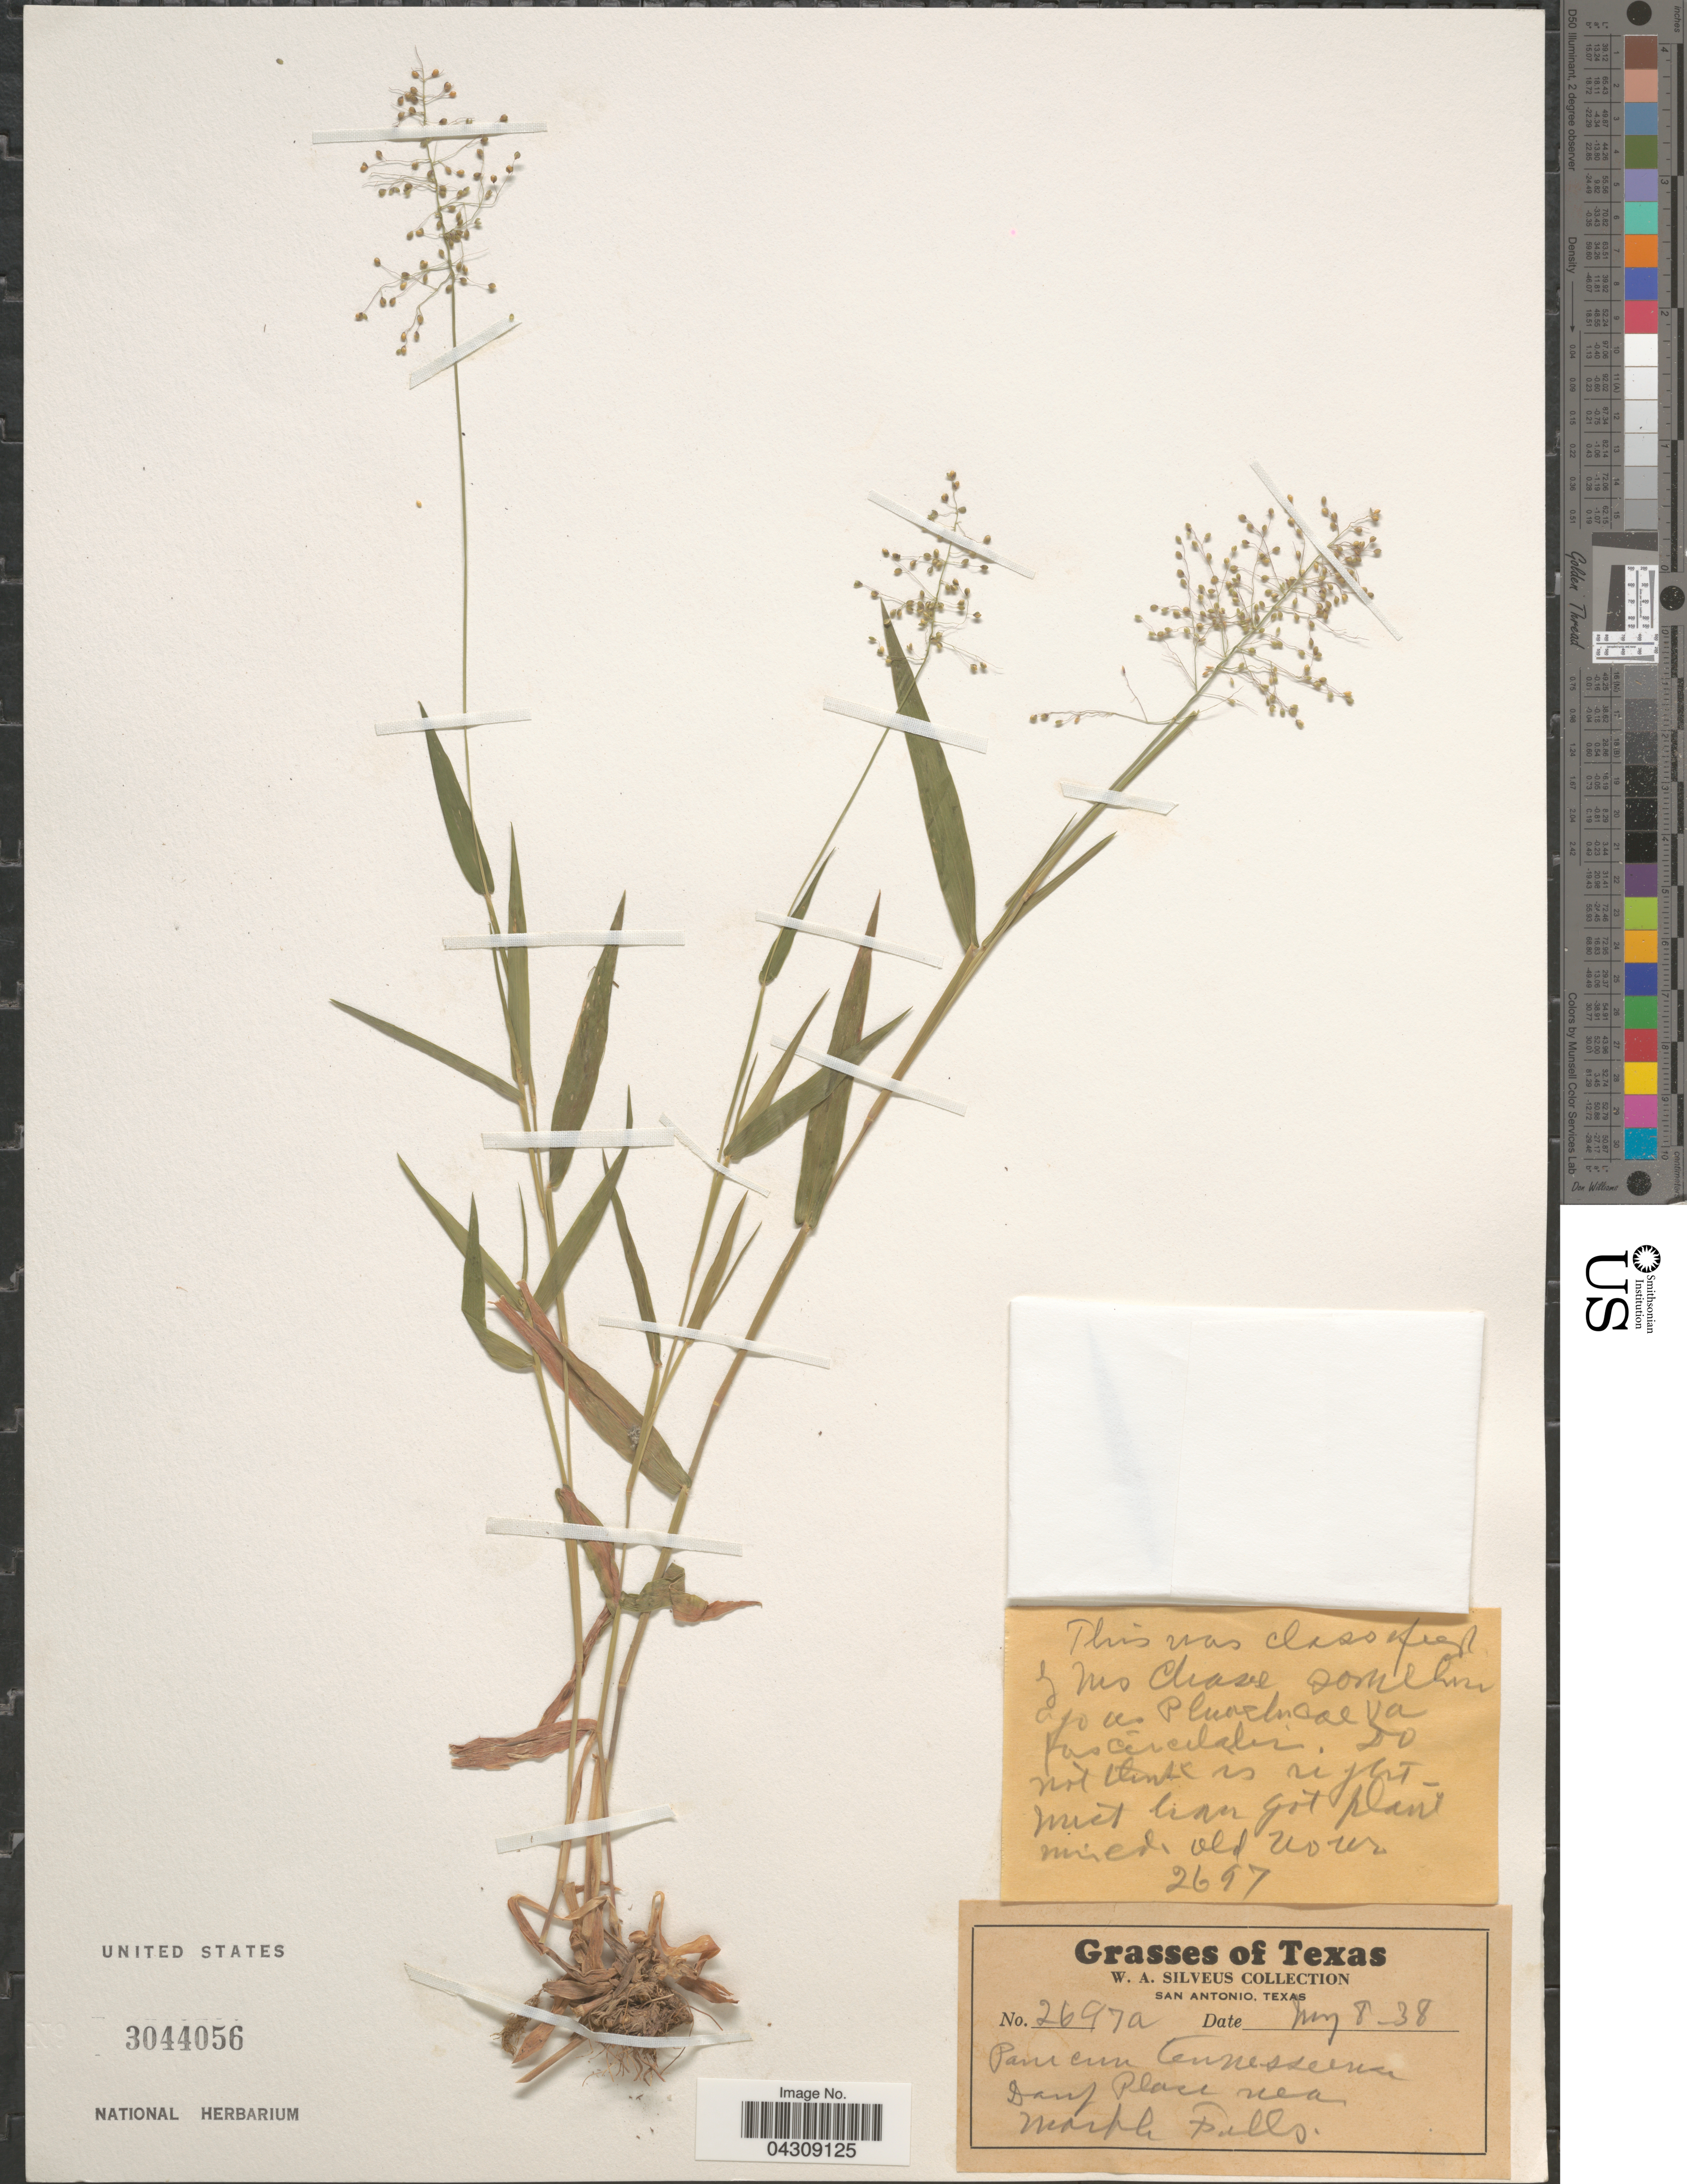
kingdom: Plantae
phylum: Tracheophyta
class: Liliopsida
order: Poales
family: Poaceae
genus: Dichanthelium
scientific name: Dichanthelium acuminatum var. acuminatum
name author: (Sw.) Gould & C.A. Clark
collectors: W. Silveus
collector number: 2697a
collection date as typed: Transcribed d/m/y: 8/5/38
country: United States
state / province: Texas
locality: Near Marble Falls.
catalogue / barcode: US 3044056